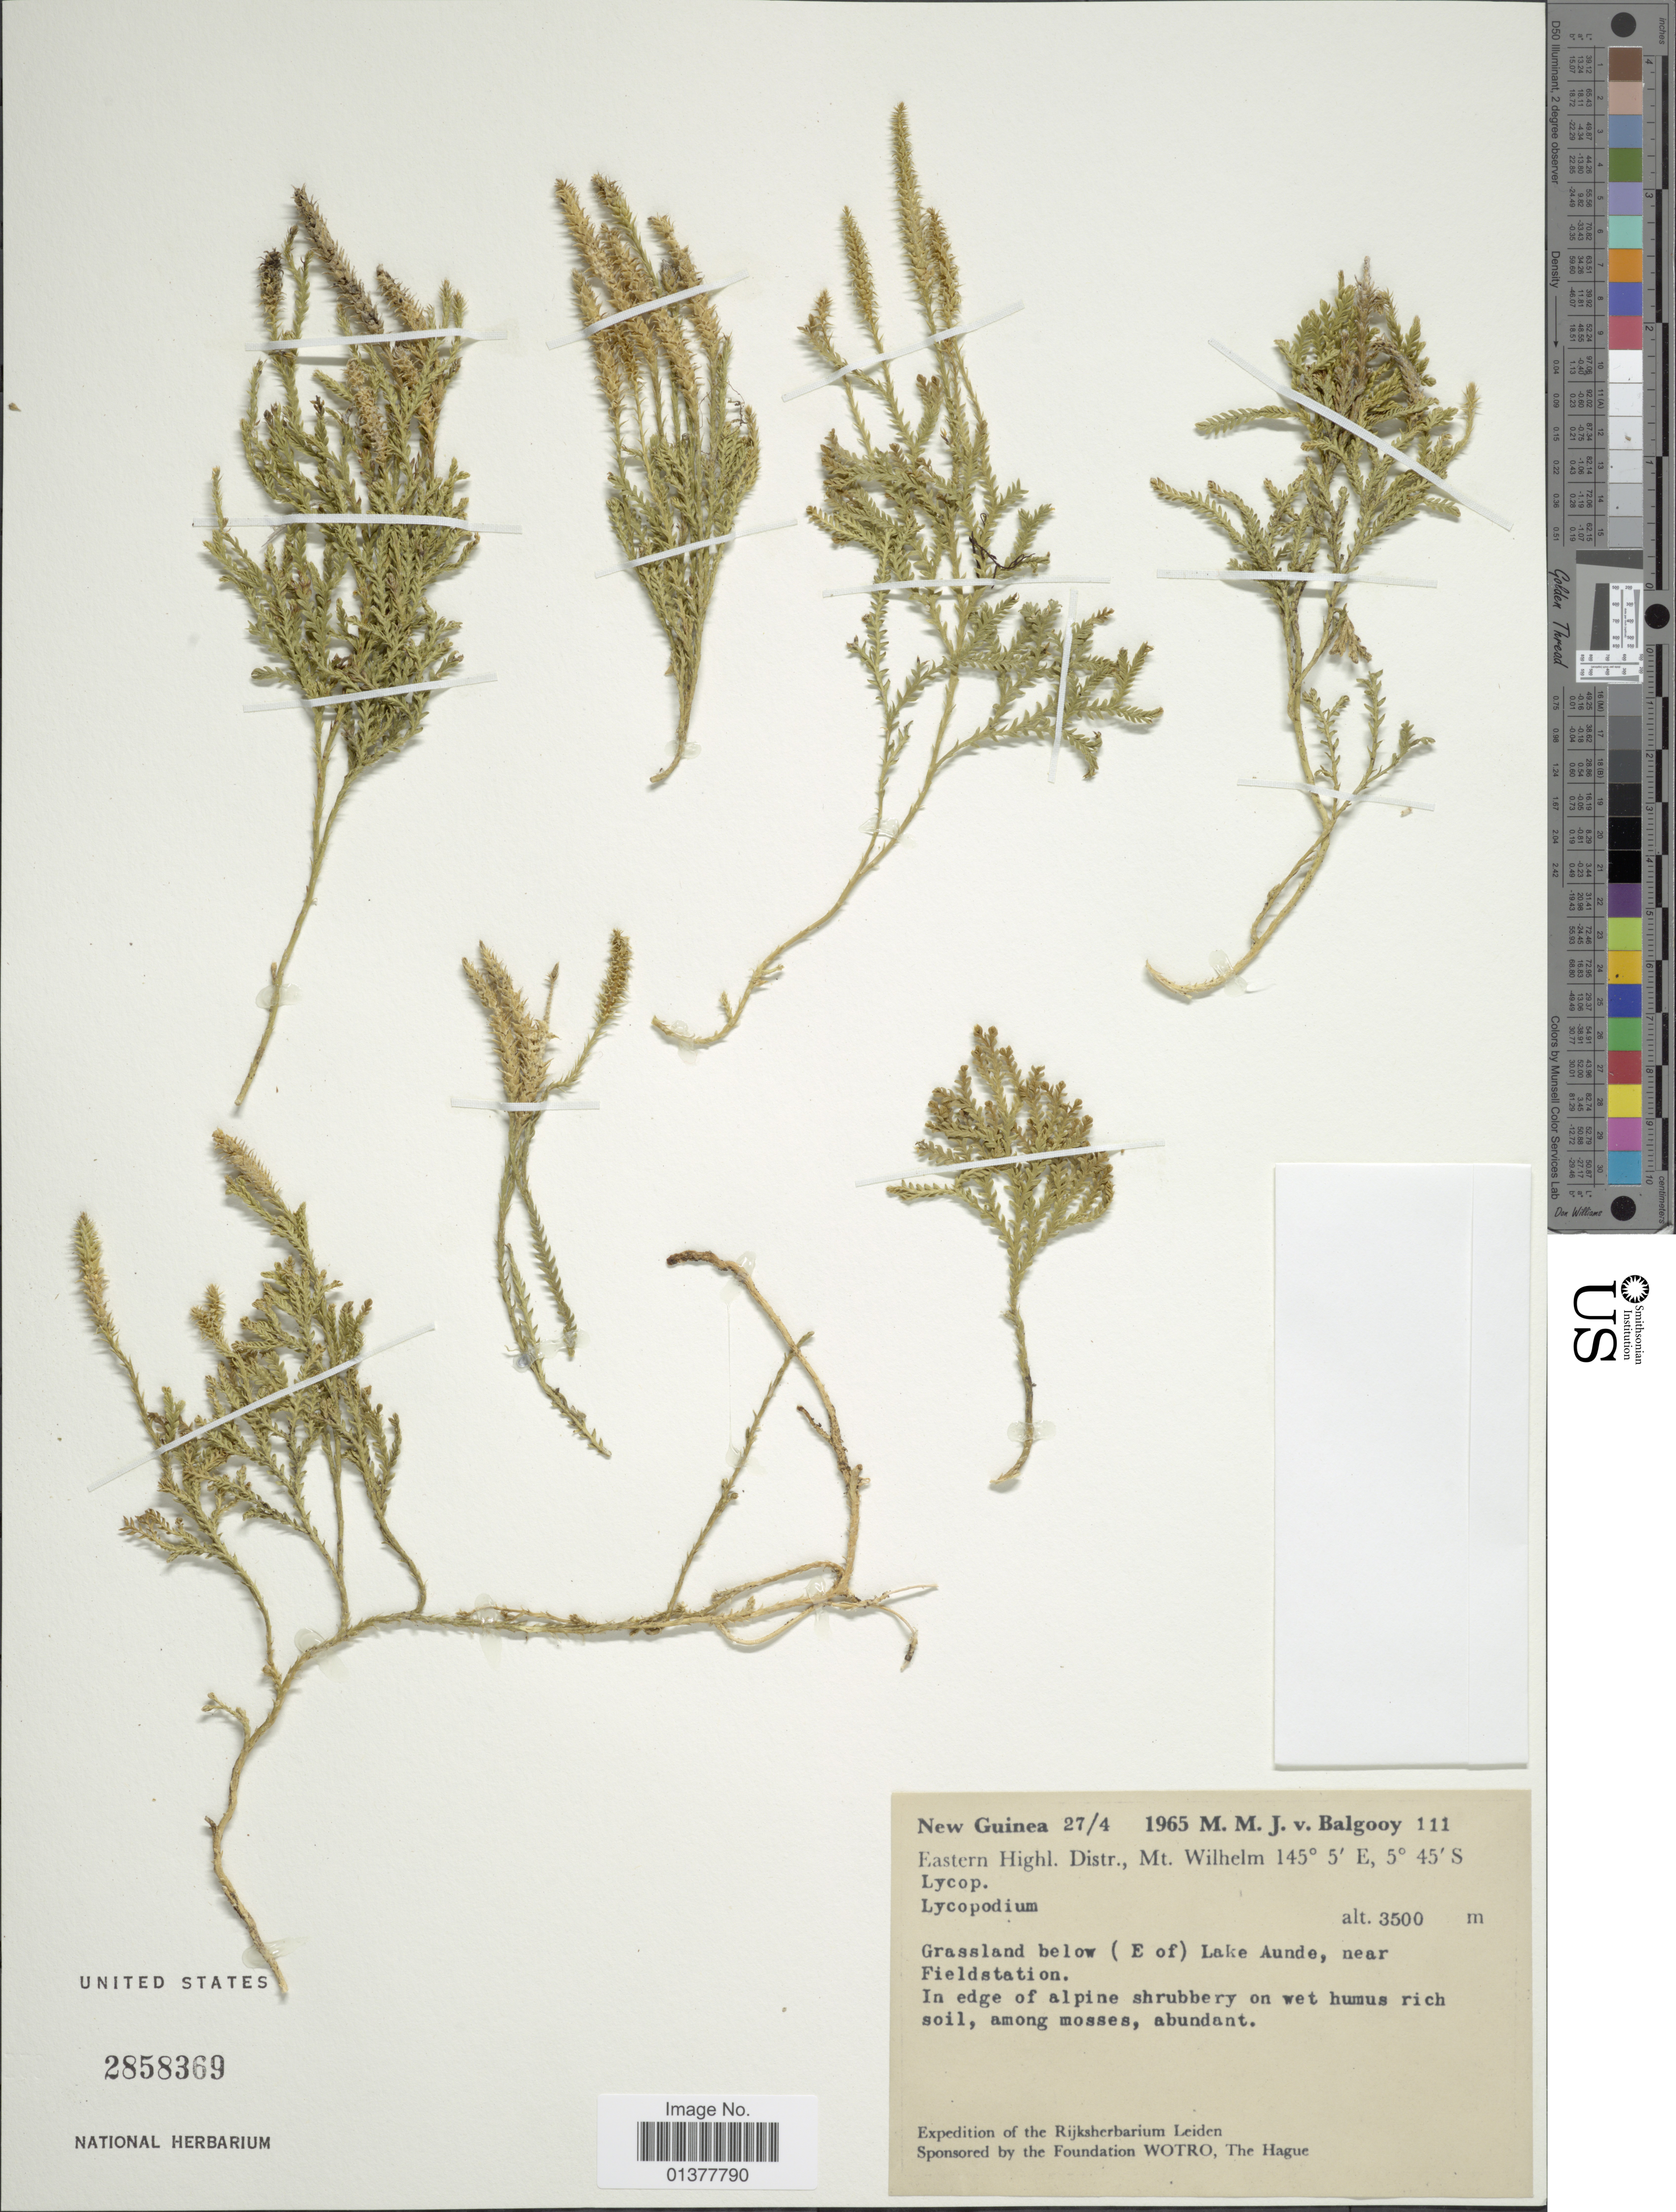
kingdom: Plantae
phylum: Tracheophyta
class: Lycopodiopsida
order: Lycopodiales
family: Lycopodiaceae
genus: Diphasium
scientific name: Diphasium scariosum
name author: (G. Forst.) Rothm.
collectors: M. M. van Balgooy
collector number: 111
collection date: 1965-04-27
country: Papua New Guinea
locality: Eastern Highl. Distr., Mt. Wilhelm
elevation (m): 3500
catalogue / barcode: US 2858369